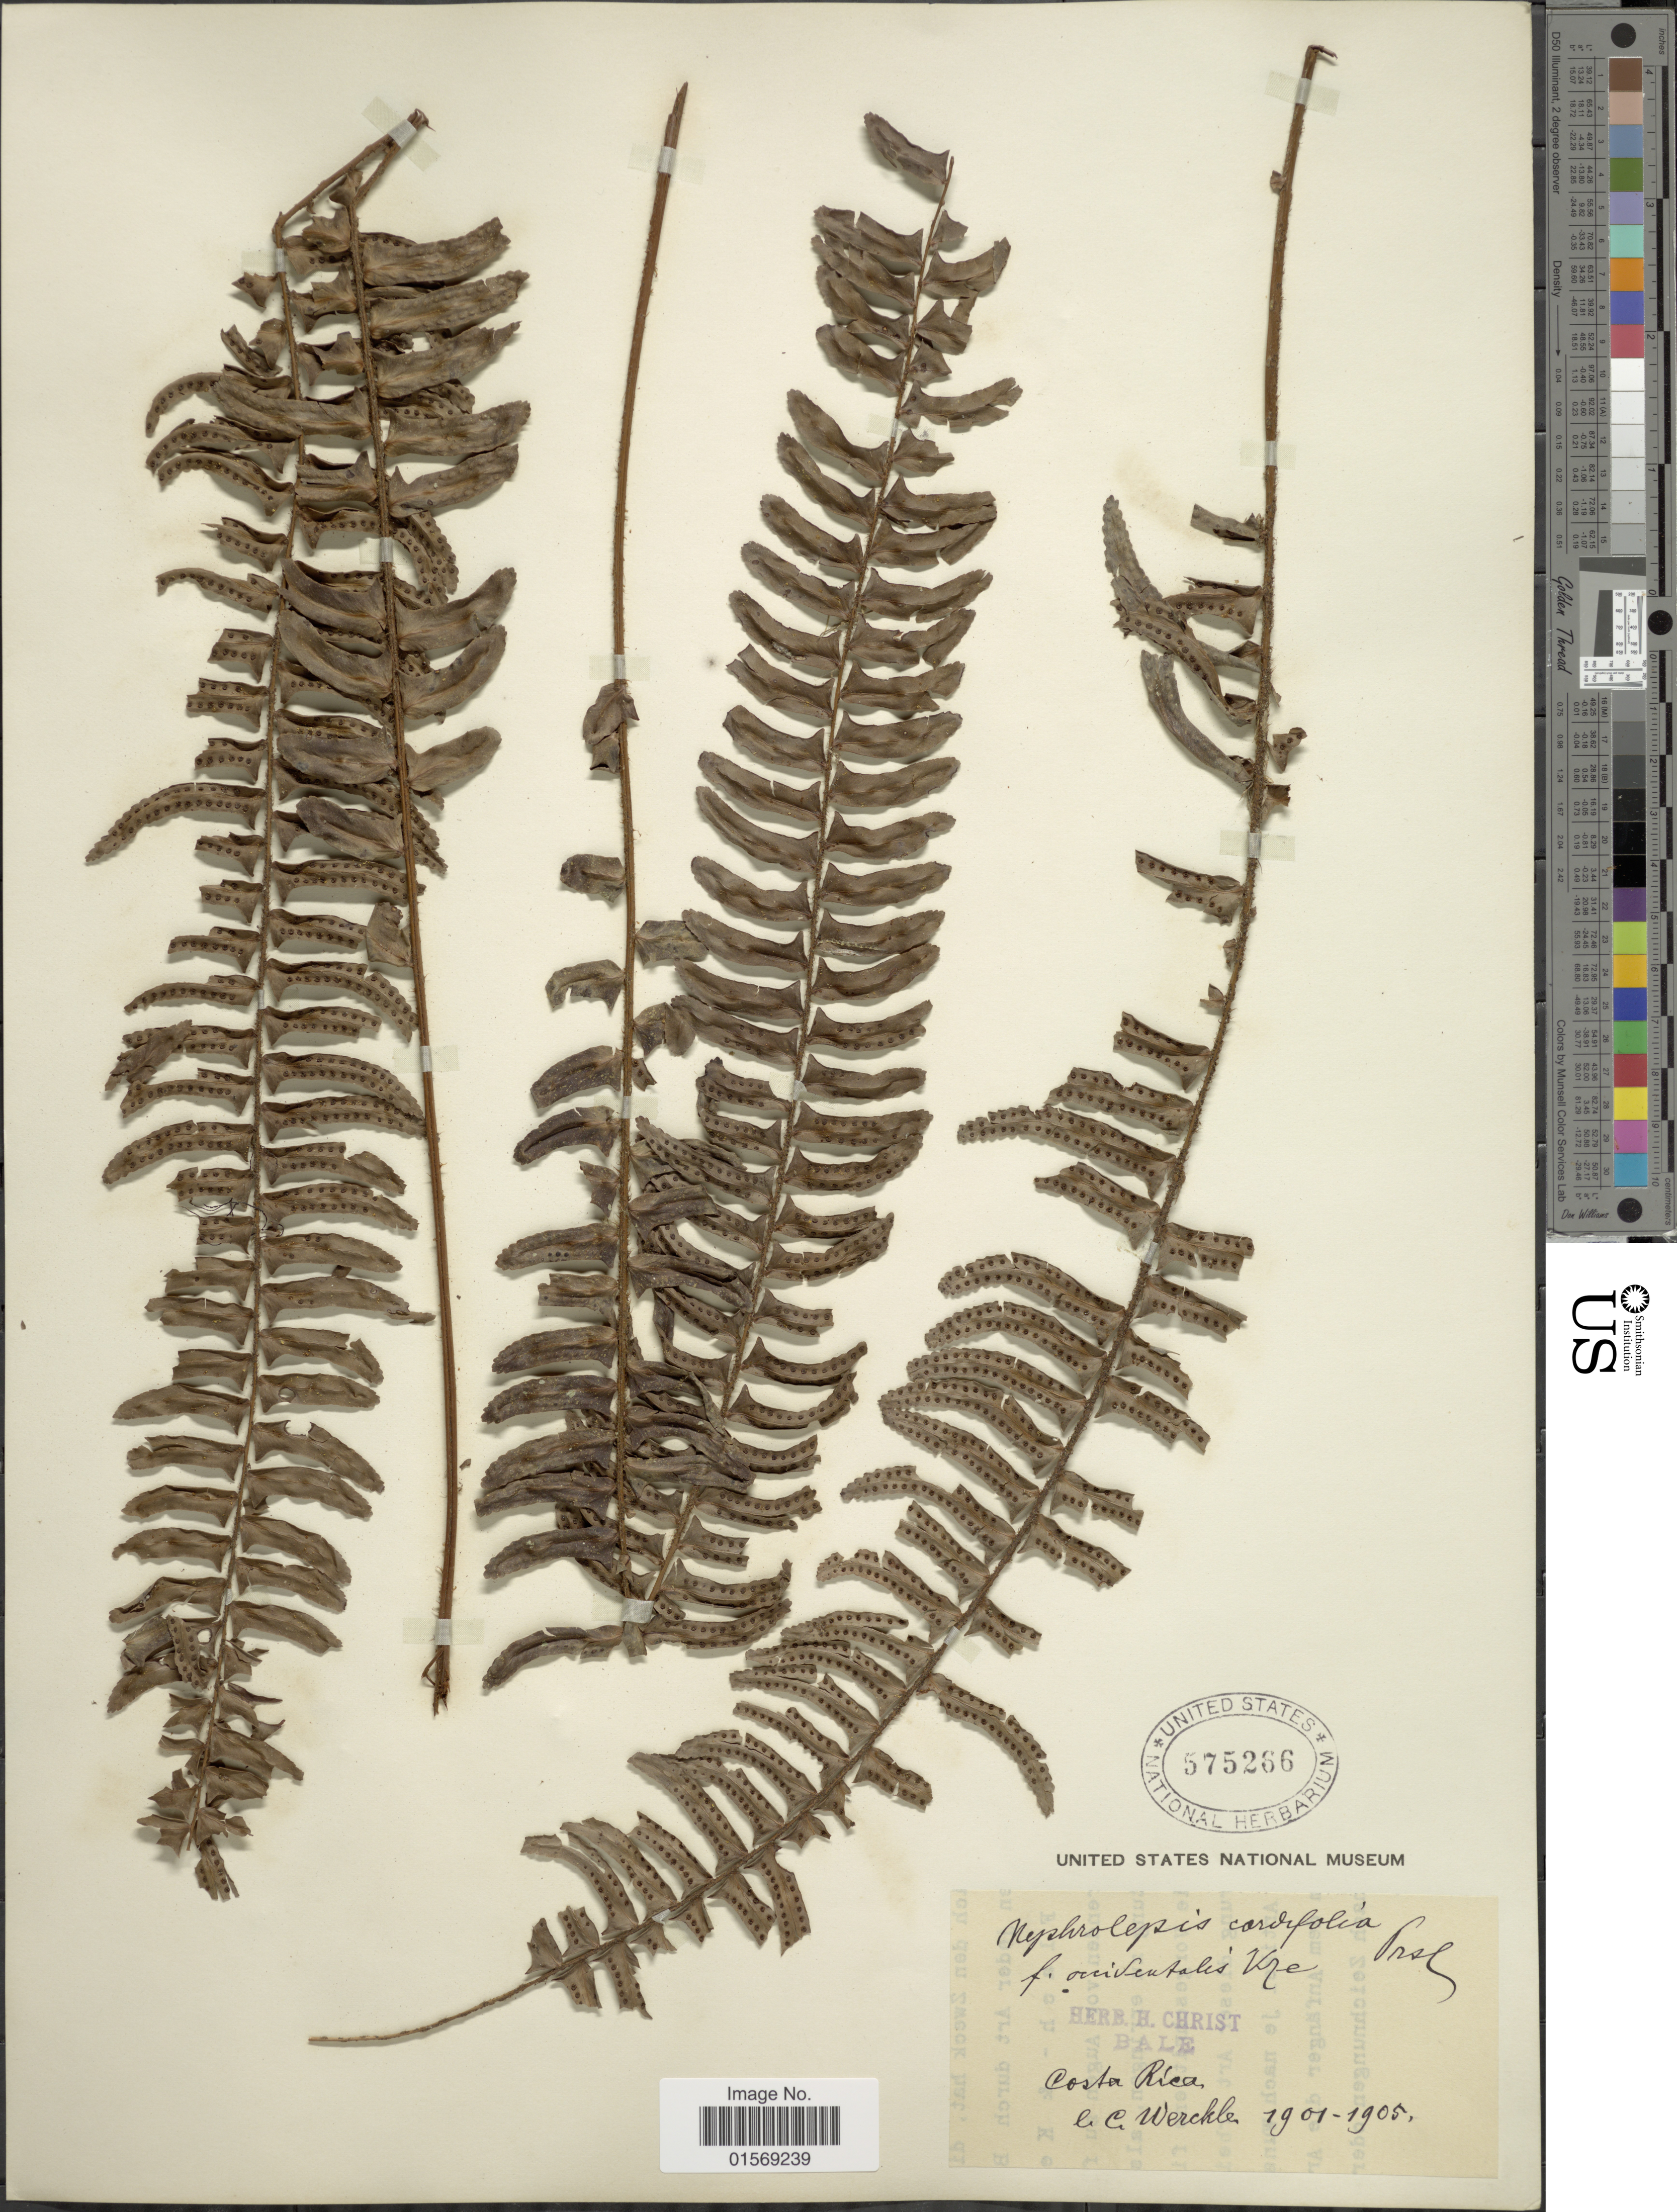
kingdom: Plantae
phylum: Tracheophyta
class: Polypodiopsida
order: Polypodiales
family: Nephrolepidaceae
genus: Nephrolepis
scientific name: Nephrolepis rivularis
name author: (Vahl) Mett. ex Krug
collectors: C. Wercklé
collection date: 1901/1905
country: Costa Rica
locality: Costa Rica,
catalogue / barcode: US 575266